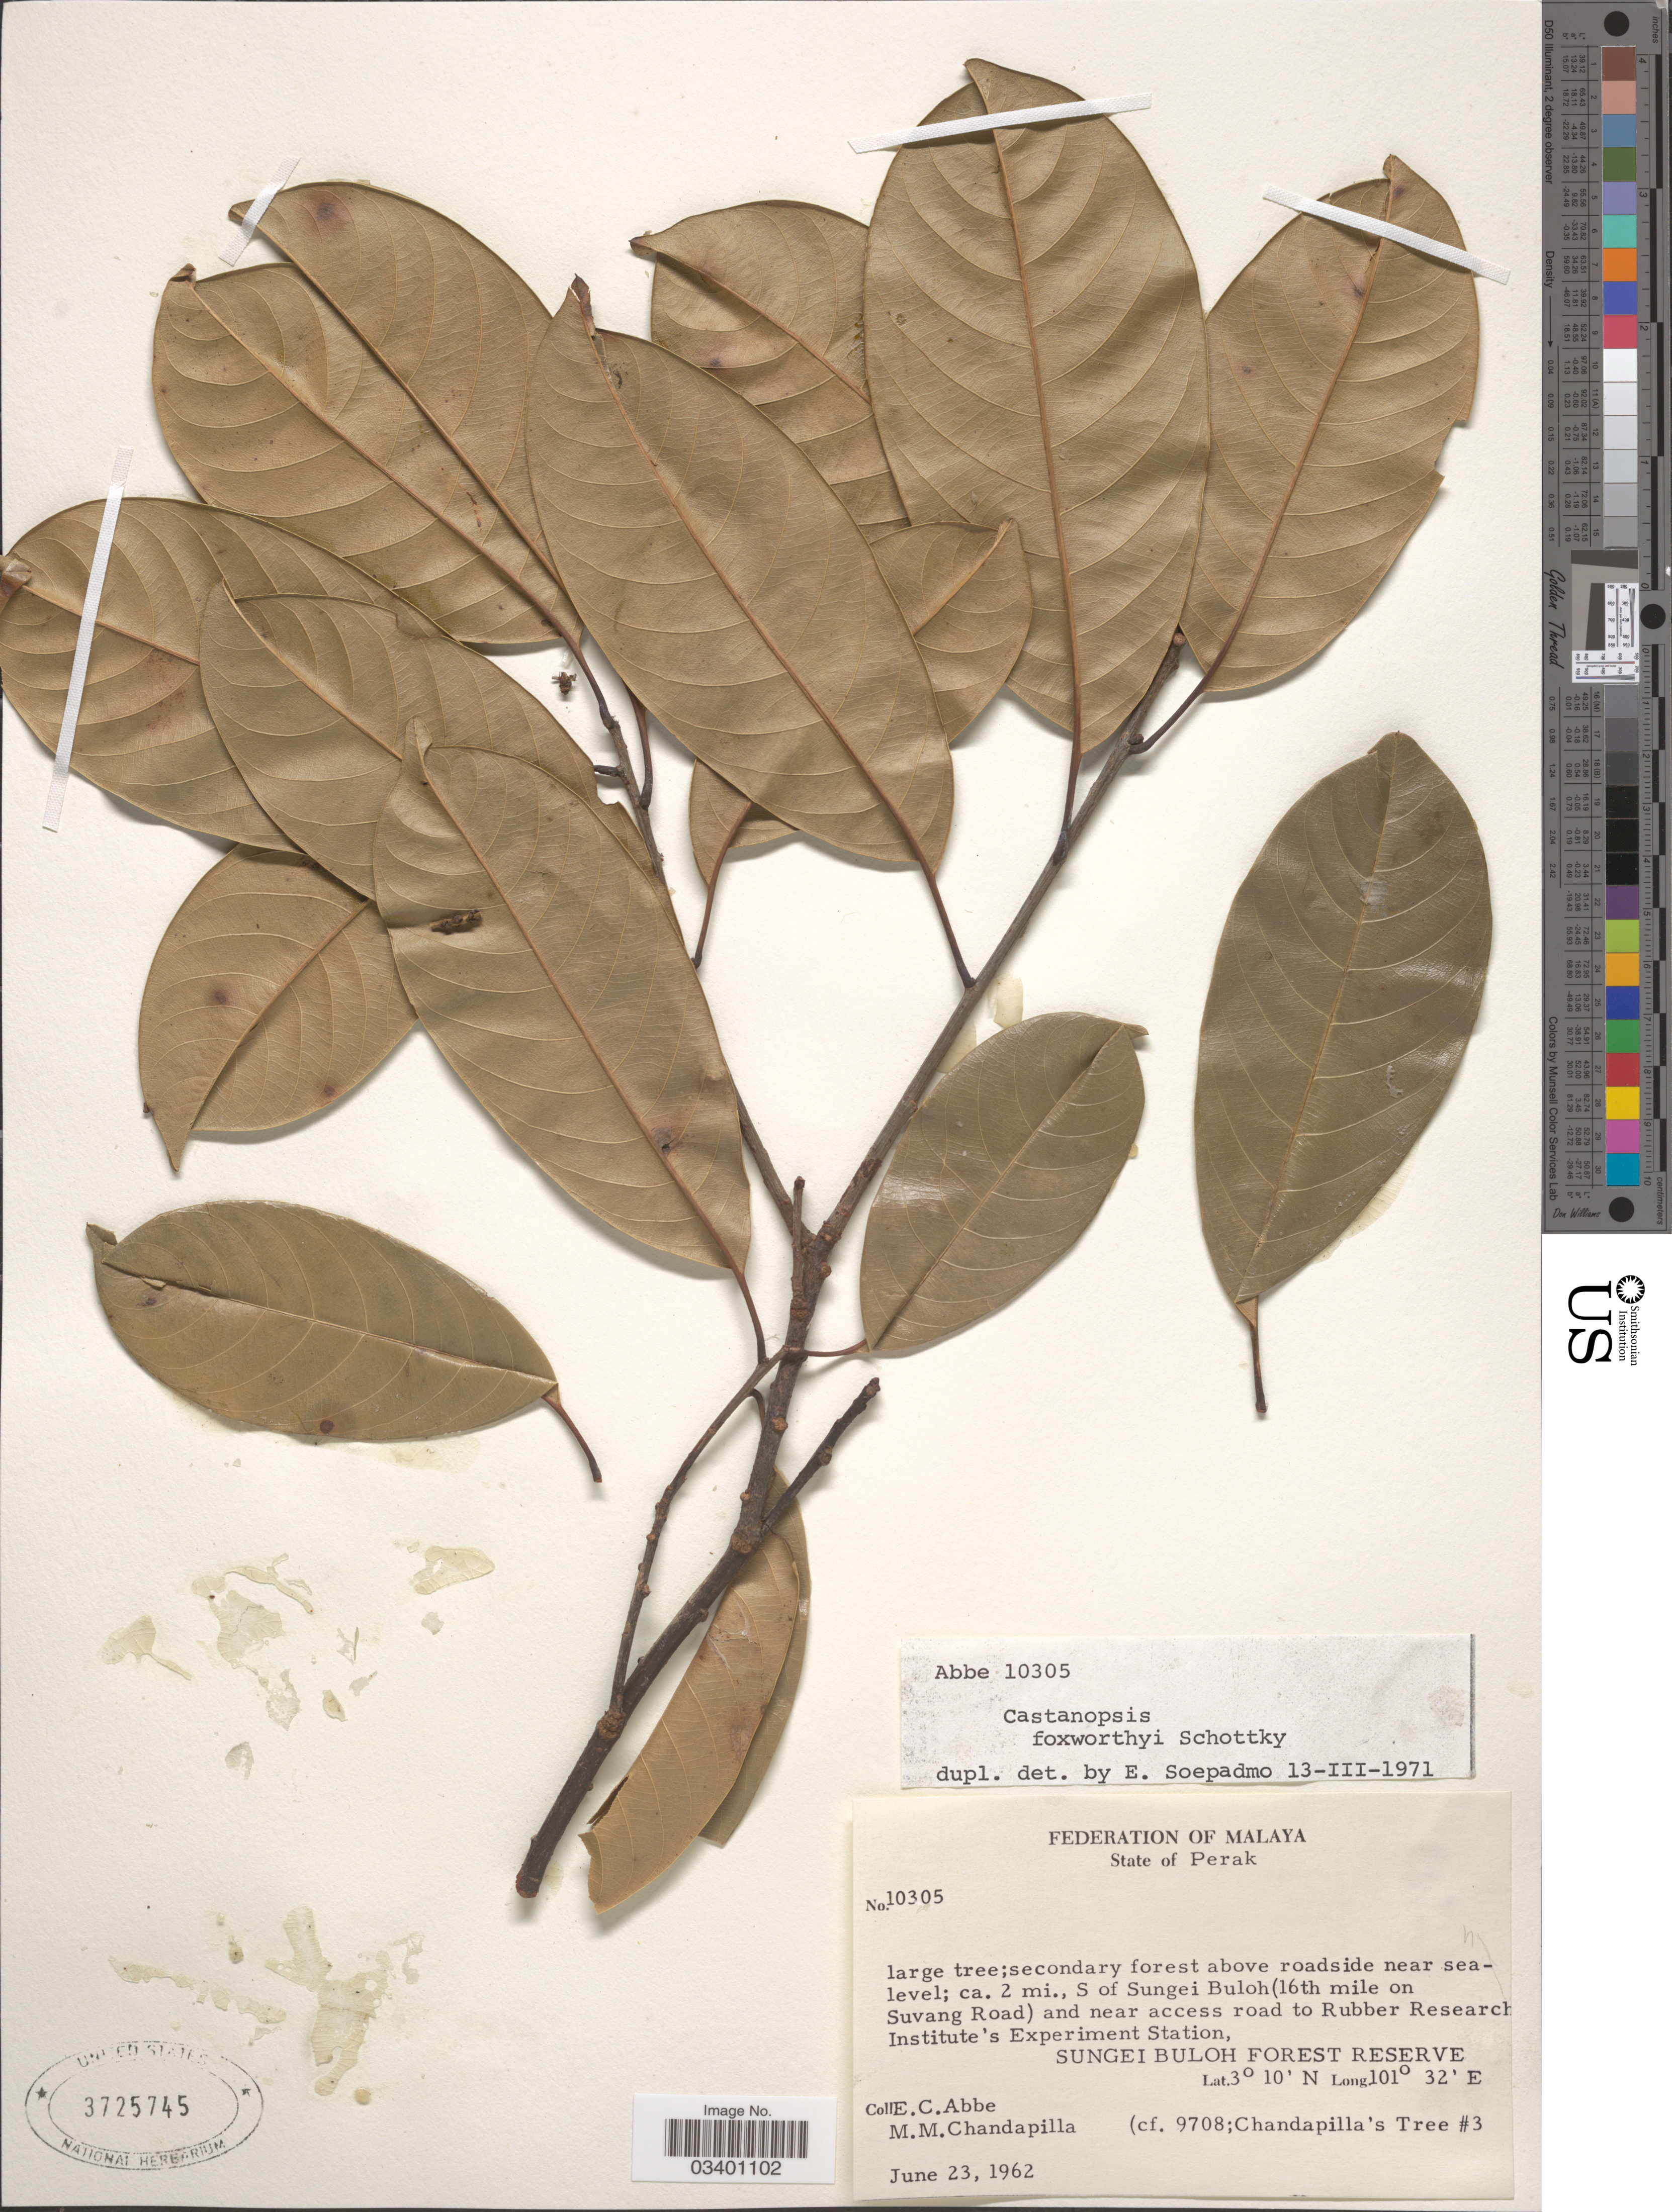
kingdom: Plantae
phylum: Tracheophyta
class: Magnoliopsida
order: Fagales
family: Fagaceae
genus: Castanopsis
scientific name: Castanopsis foxworthyi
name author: Schottky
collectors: E. C. Abbe & M. Chandapilla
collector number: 10305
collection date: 1962-06-23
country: Malaysia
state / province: Perak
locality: Secondary forest above roadside near sealevel; ca. 2 mi., S of Sungei Buloh (16th mile on Suvang Road) and near access road to Rubber Research Institute's Experiment Station, Sungei Buloh Forest Reserve.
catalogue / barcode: US 3725745